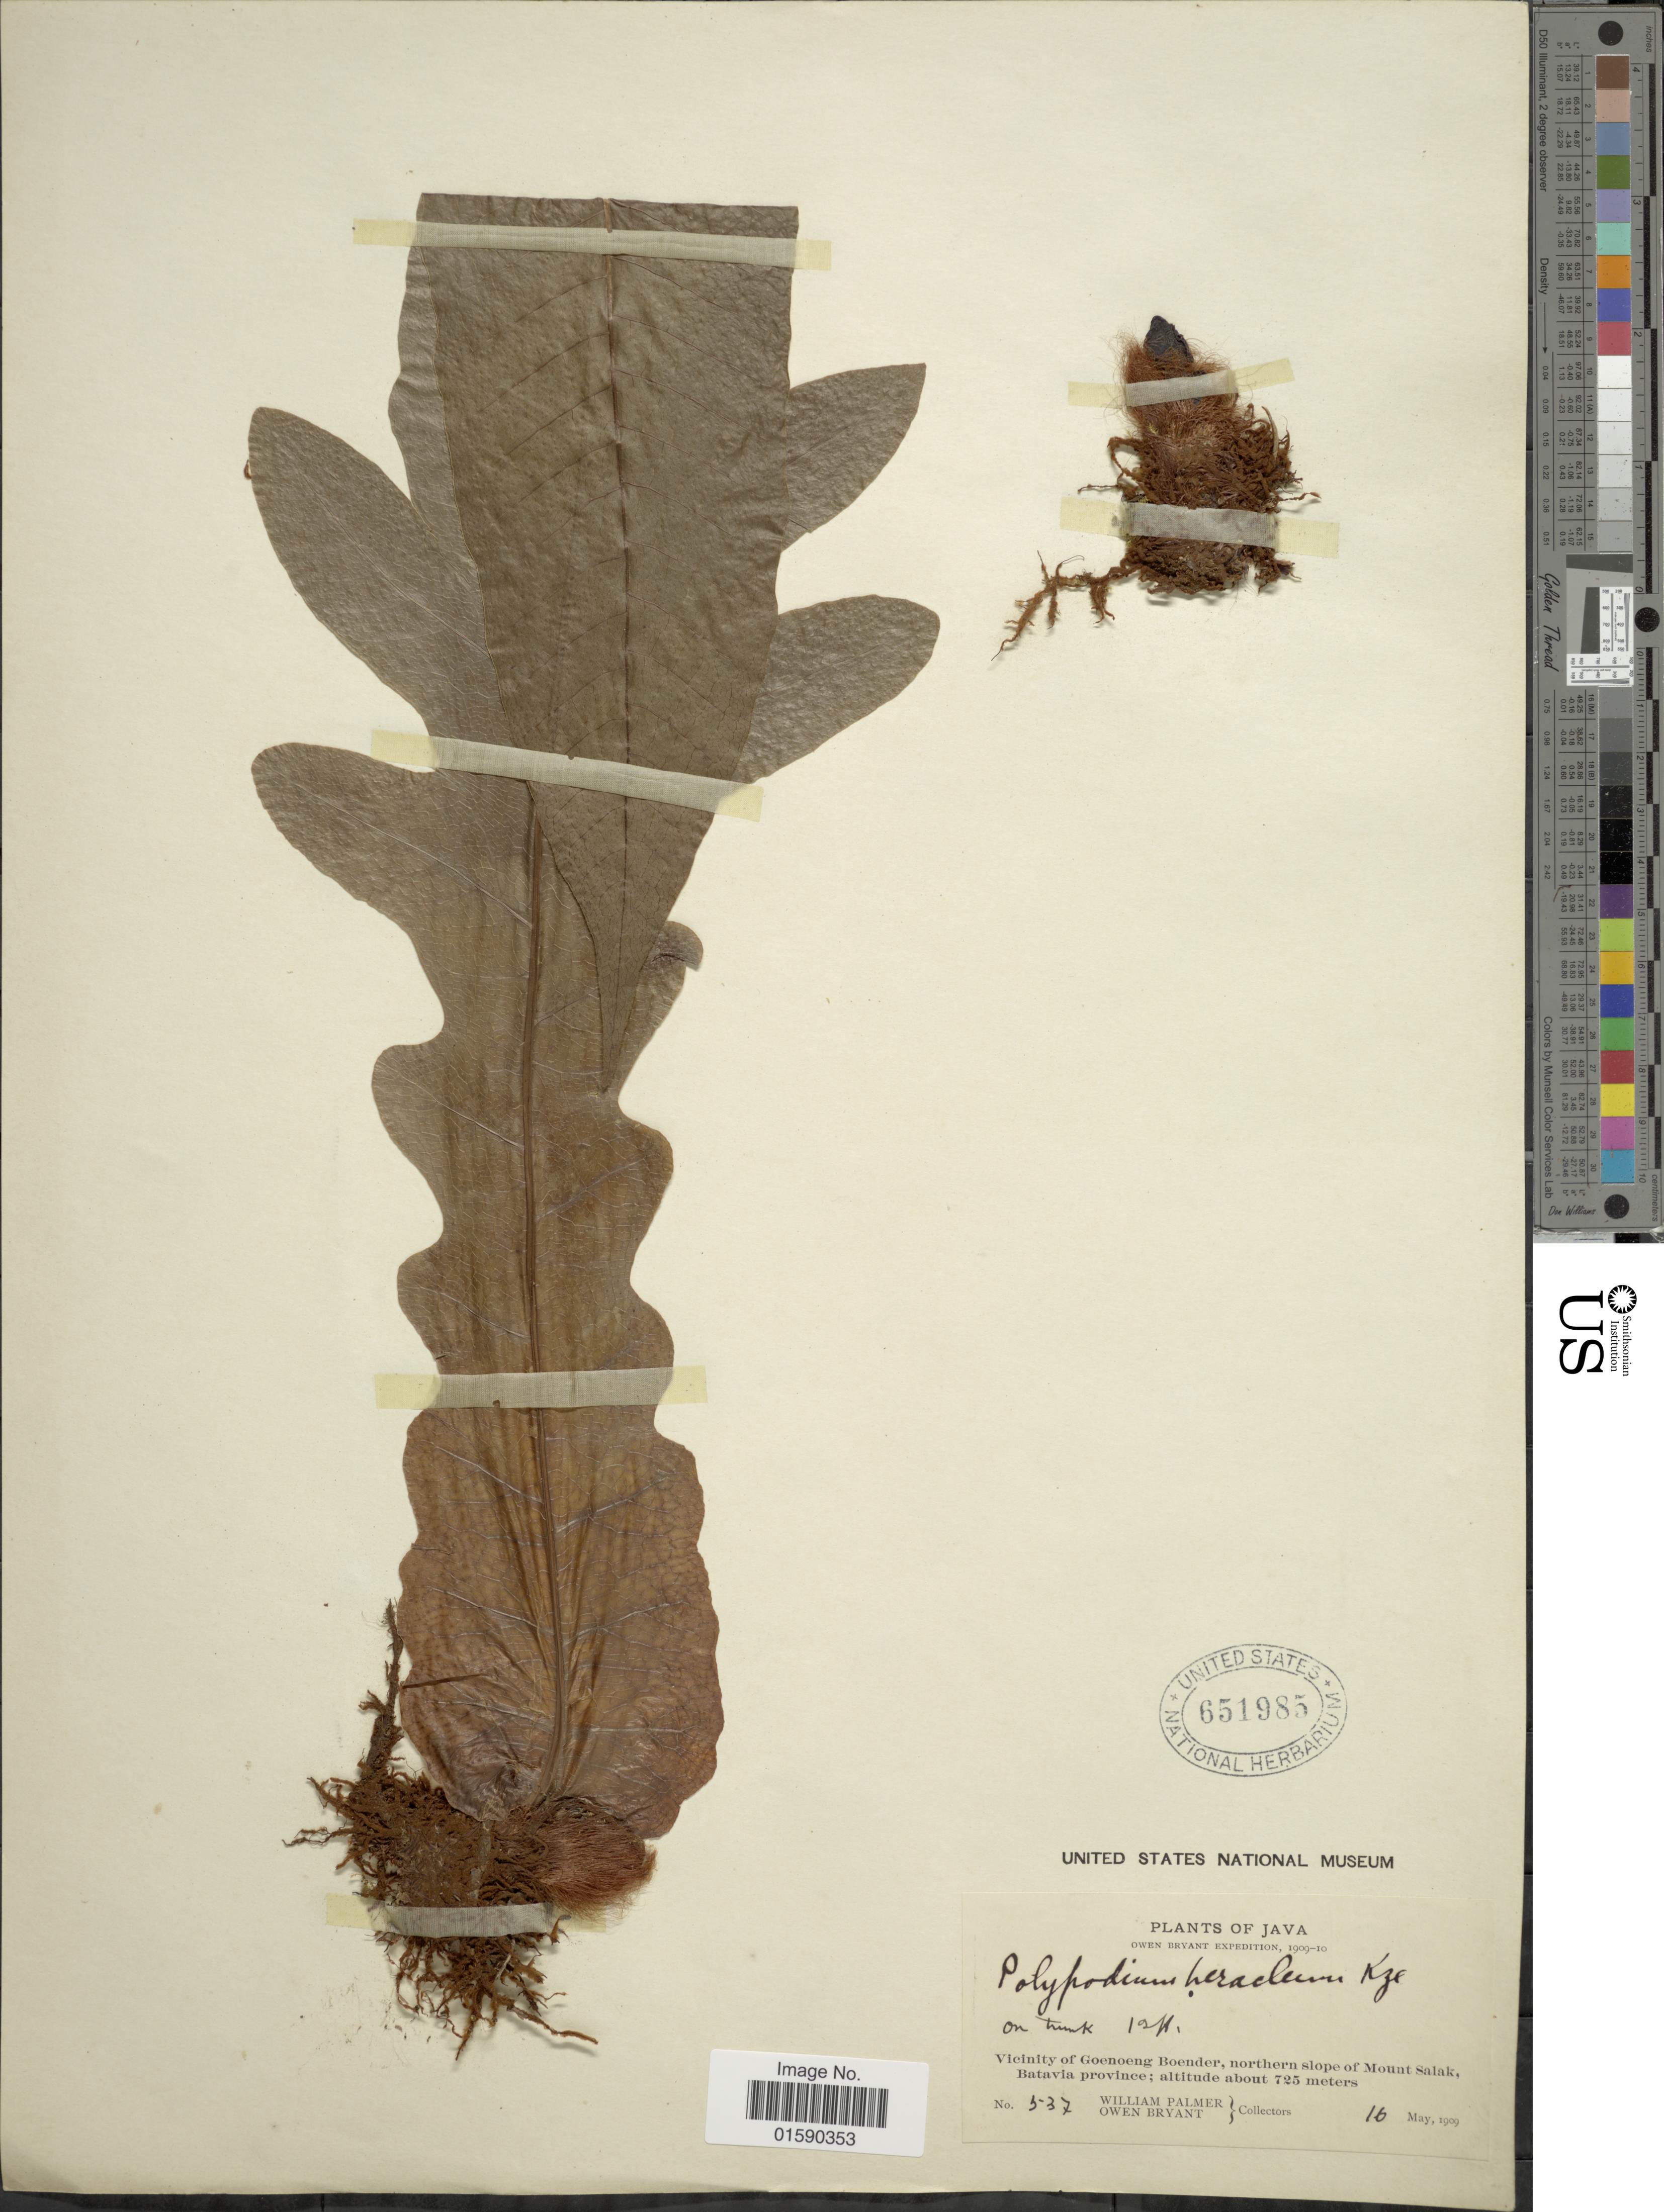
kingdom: Plantae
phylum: Tracheophyta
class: Polypodiopsida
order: Polypodiales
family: Polypodiaceae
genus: Aglaomorpha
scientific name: Aglaomorpha heraclea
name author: (Kunze) Copel.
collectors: W. Palmer & O. Bryant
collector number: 537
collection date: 1909-05-16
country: Indonesia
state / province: Java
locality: Java. Vicinity of Goenoeng Boender, northern slope of Mount Salak Batavia province.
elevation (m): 725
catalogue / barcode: US 651985